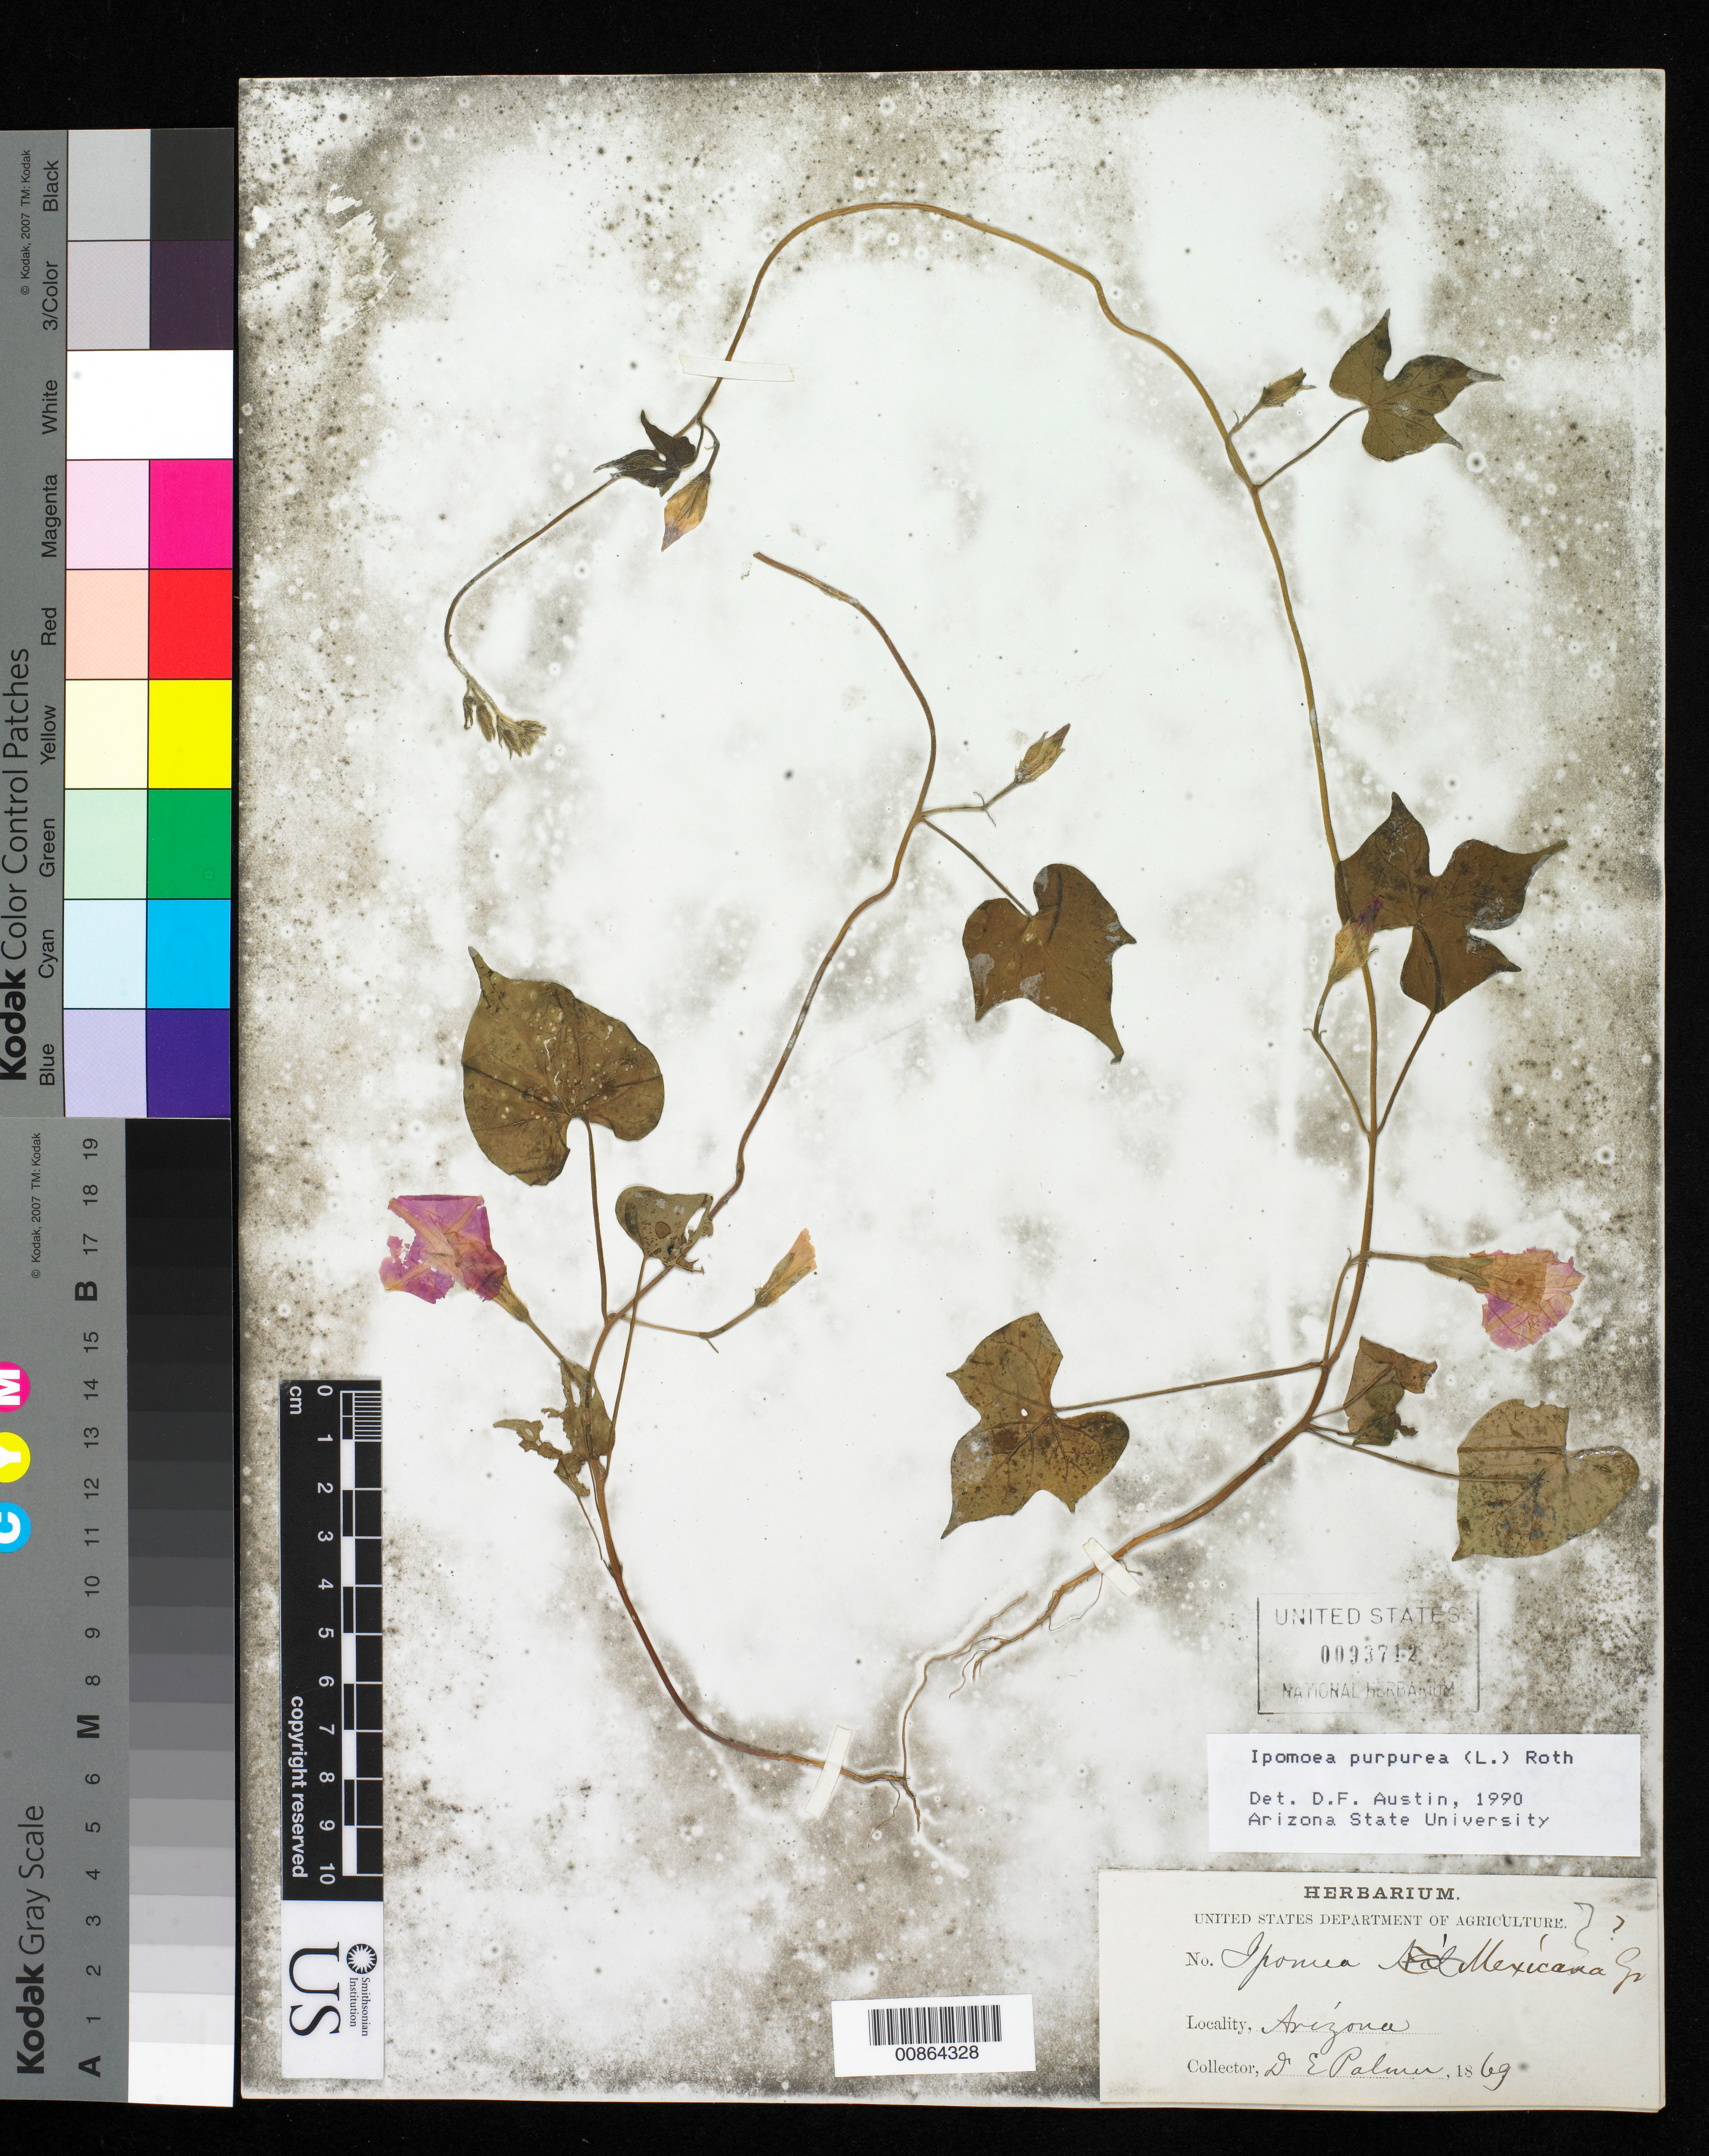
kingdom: Plantae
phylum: Tracheophyta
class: Magnoliopsida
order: Solanales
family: Convolvulaceae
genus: Ipomoea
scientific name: Ipomoea purpurea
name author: (L.) Roth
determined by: Austin, D. F.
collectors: E. Palmer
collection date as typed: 1869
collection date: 1869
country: United States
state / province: Arizona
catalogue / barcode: US 93712